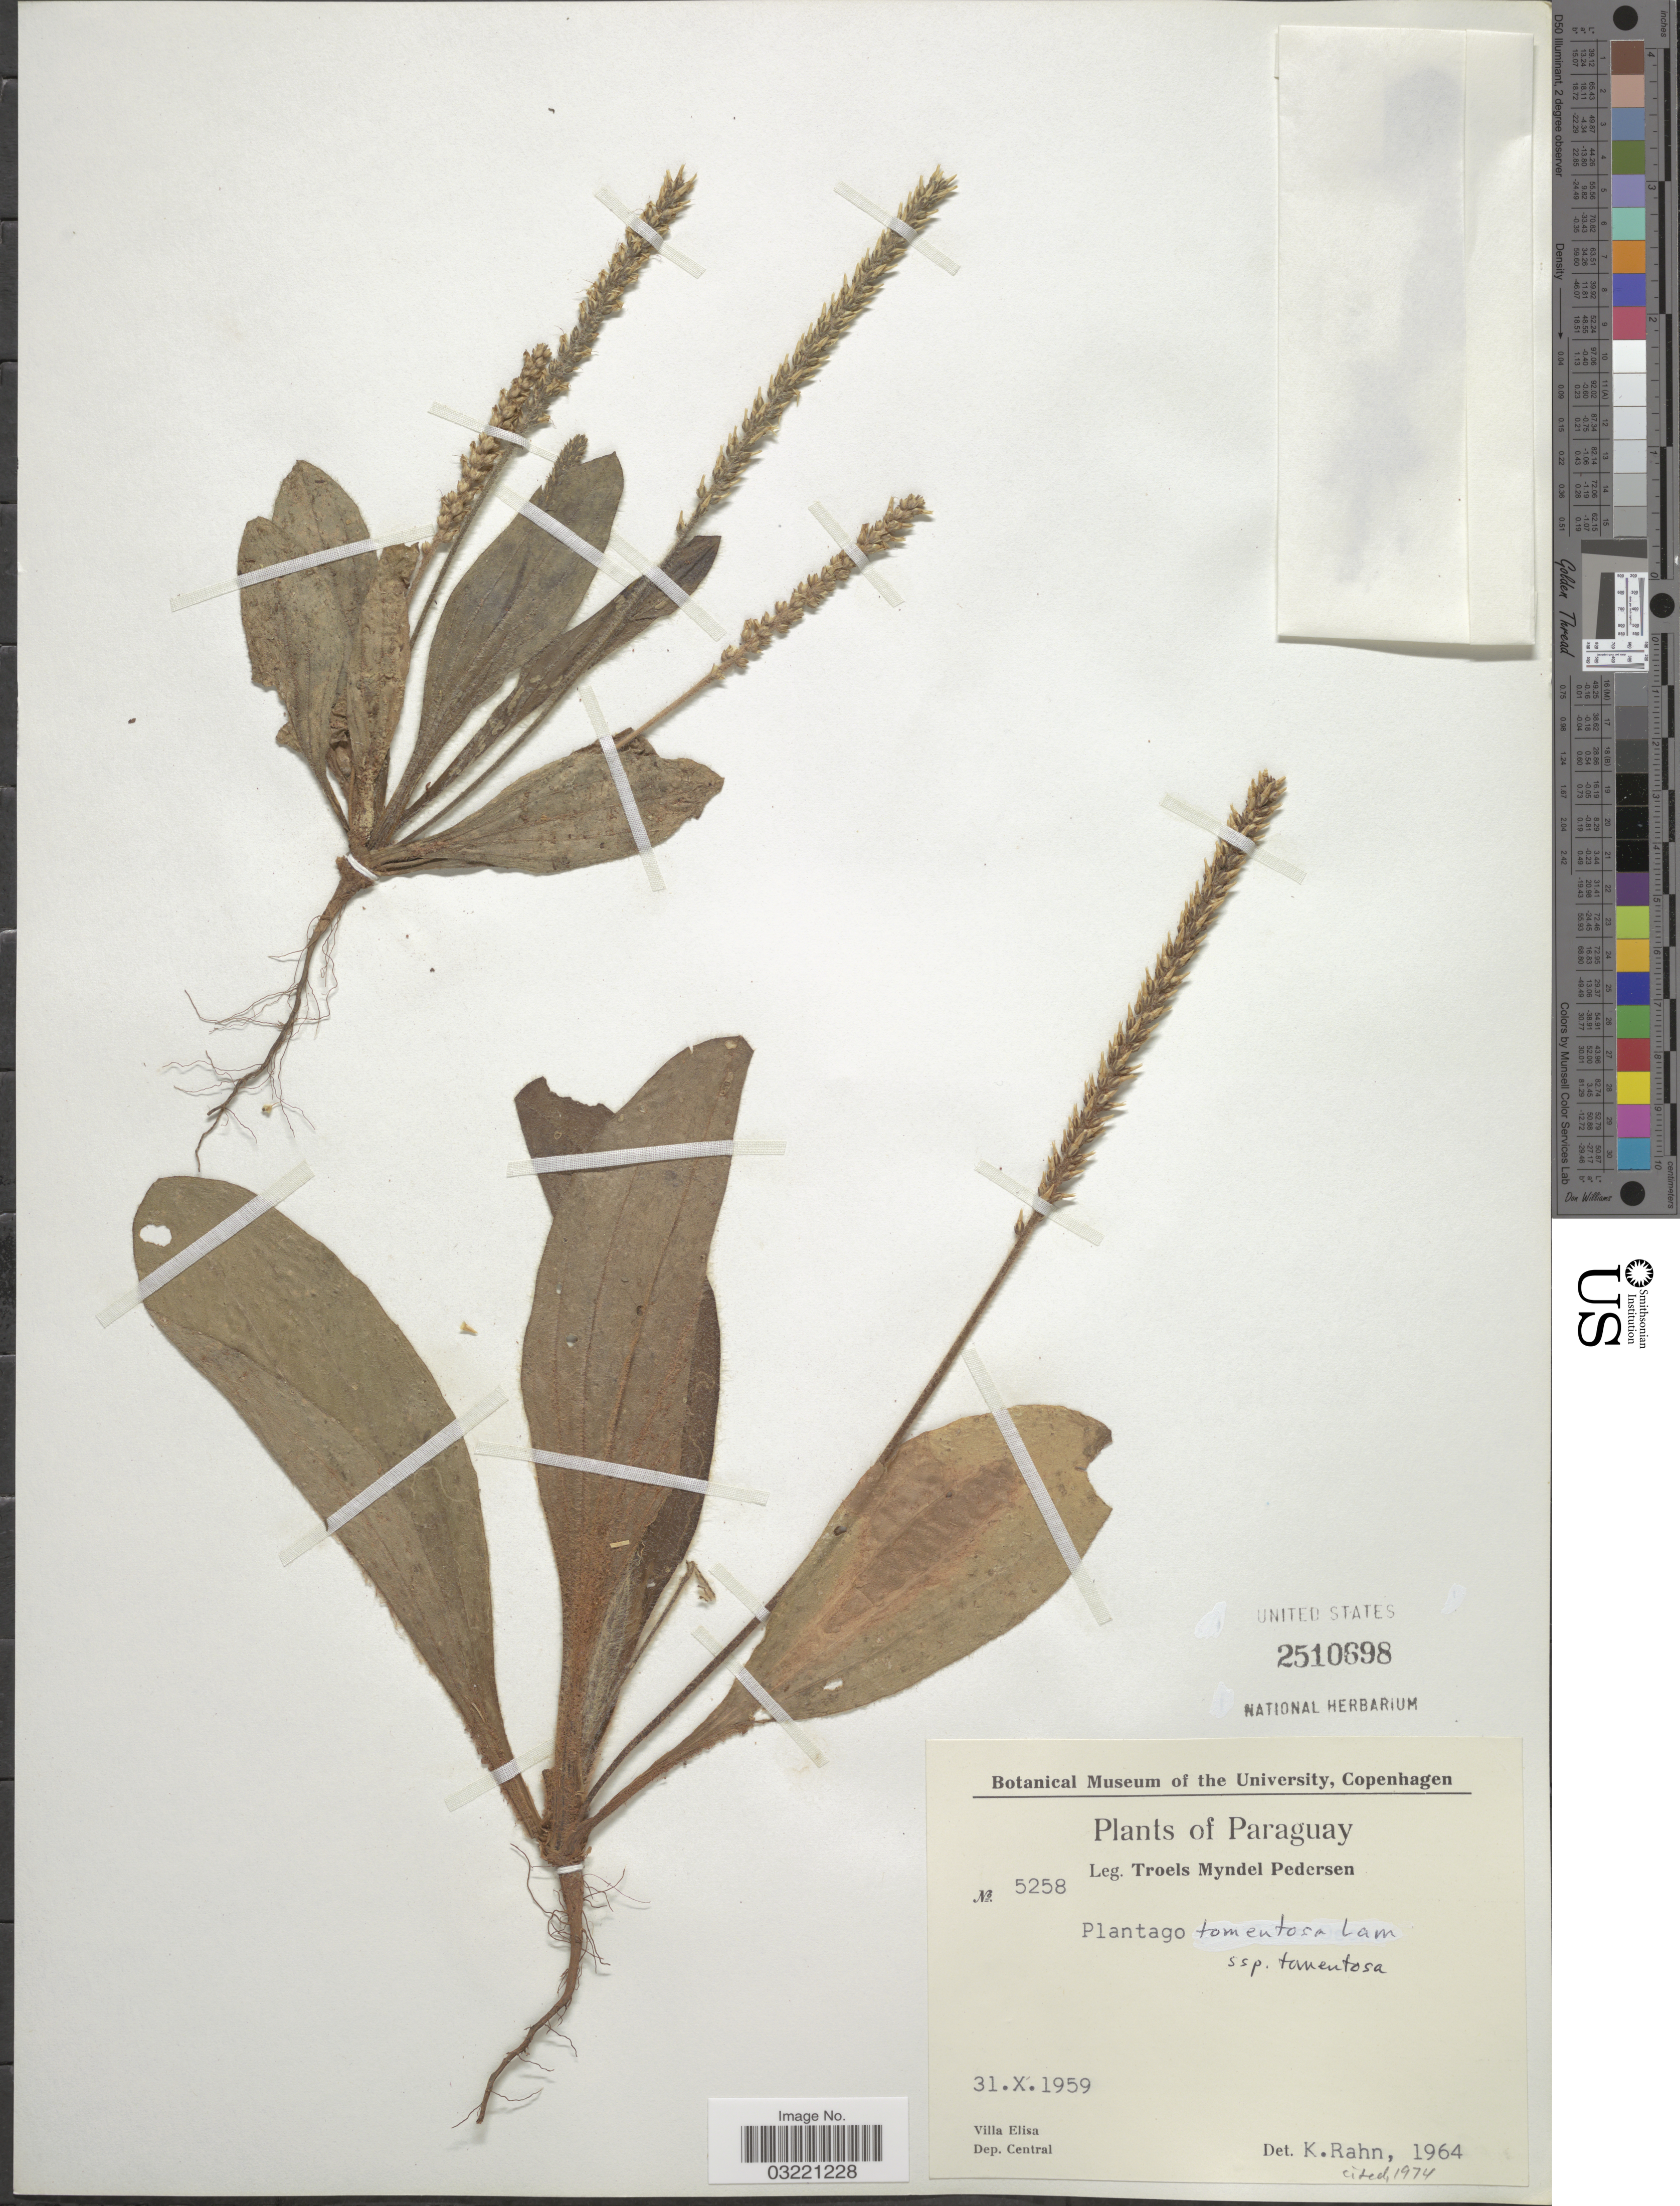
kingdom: Plantae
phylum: Tracheophyta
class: Magnoliopsida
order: Lamiales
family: Plantaginaceae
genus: Plantago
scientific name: Plantago tomentosa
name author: Lam.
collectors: T. Pederson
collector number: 5258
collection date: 1959-10-31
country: Paraguay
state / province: Central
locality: Villa Elisa. Dep. Central.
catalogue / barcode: US 2510698